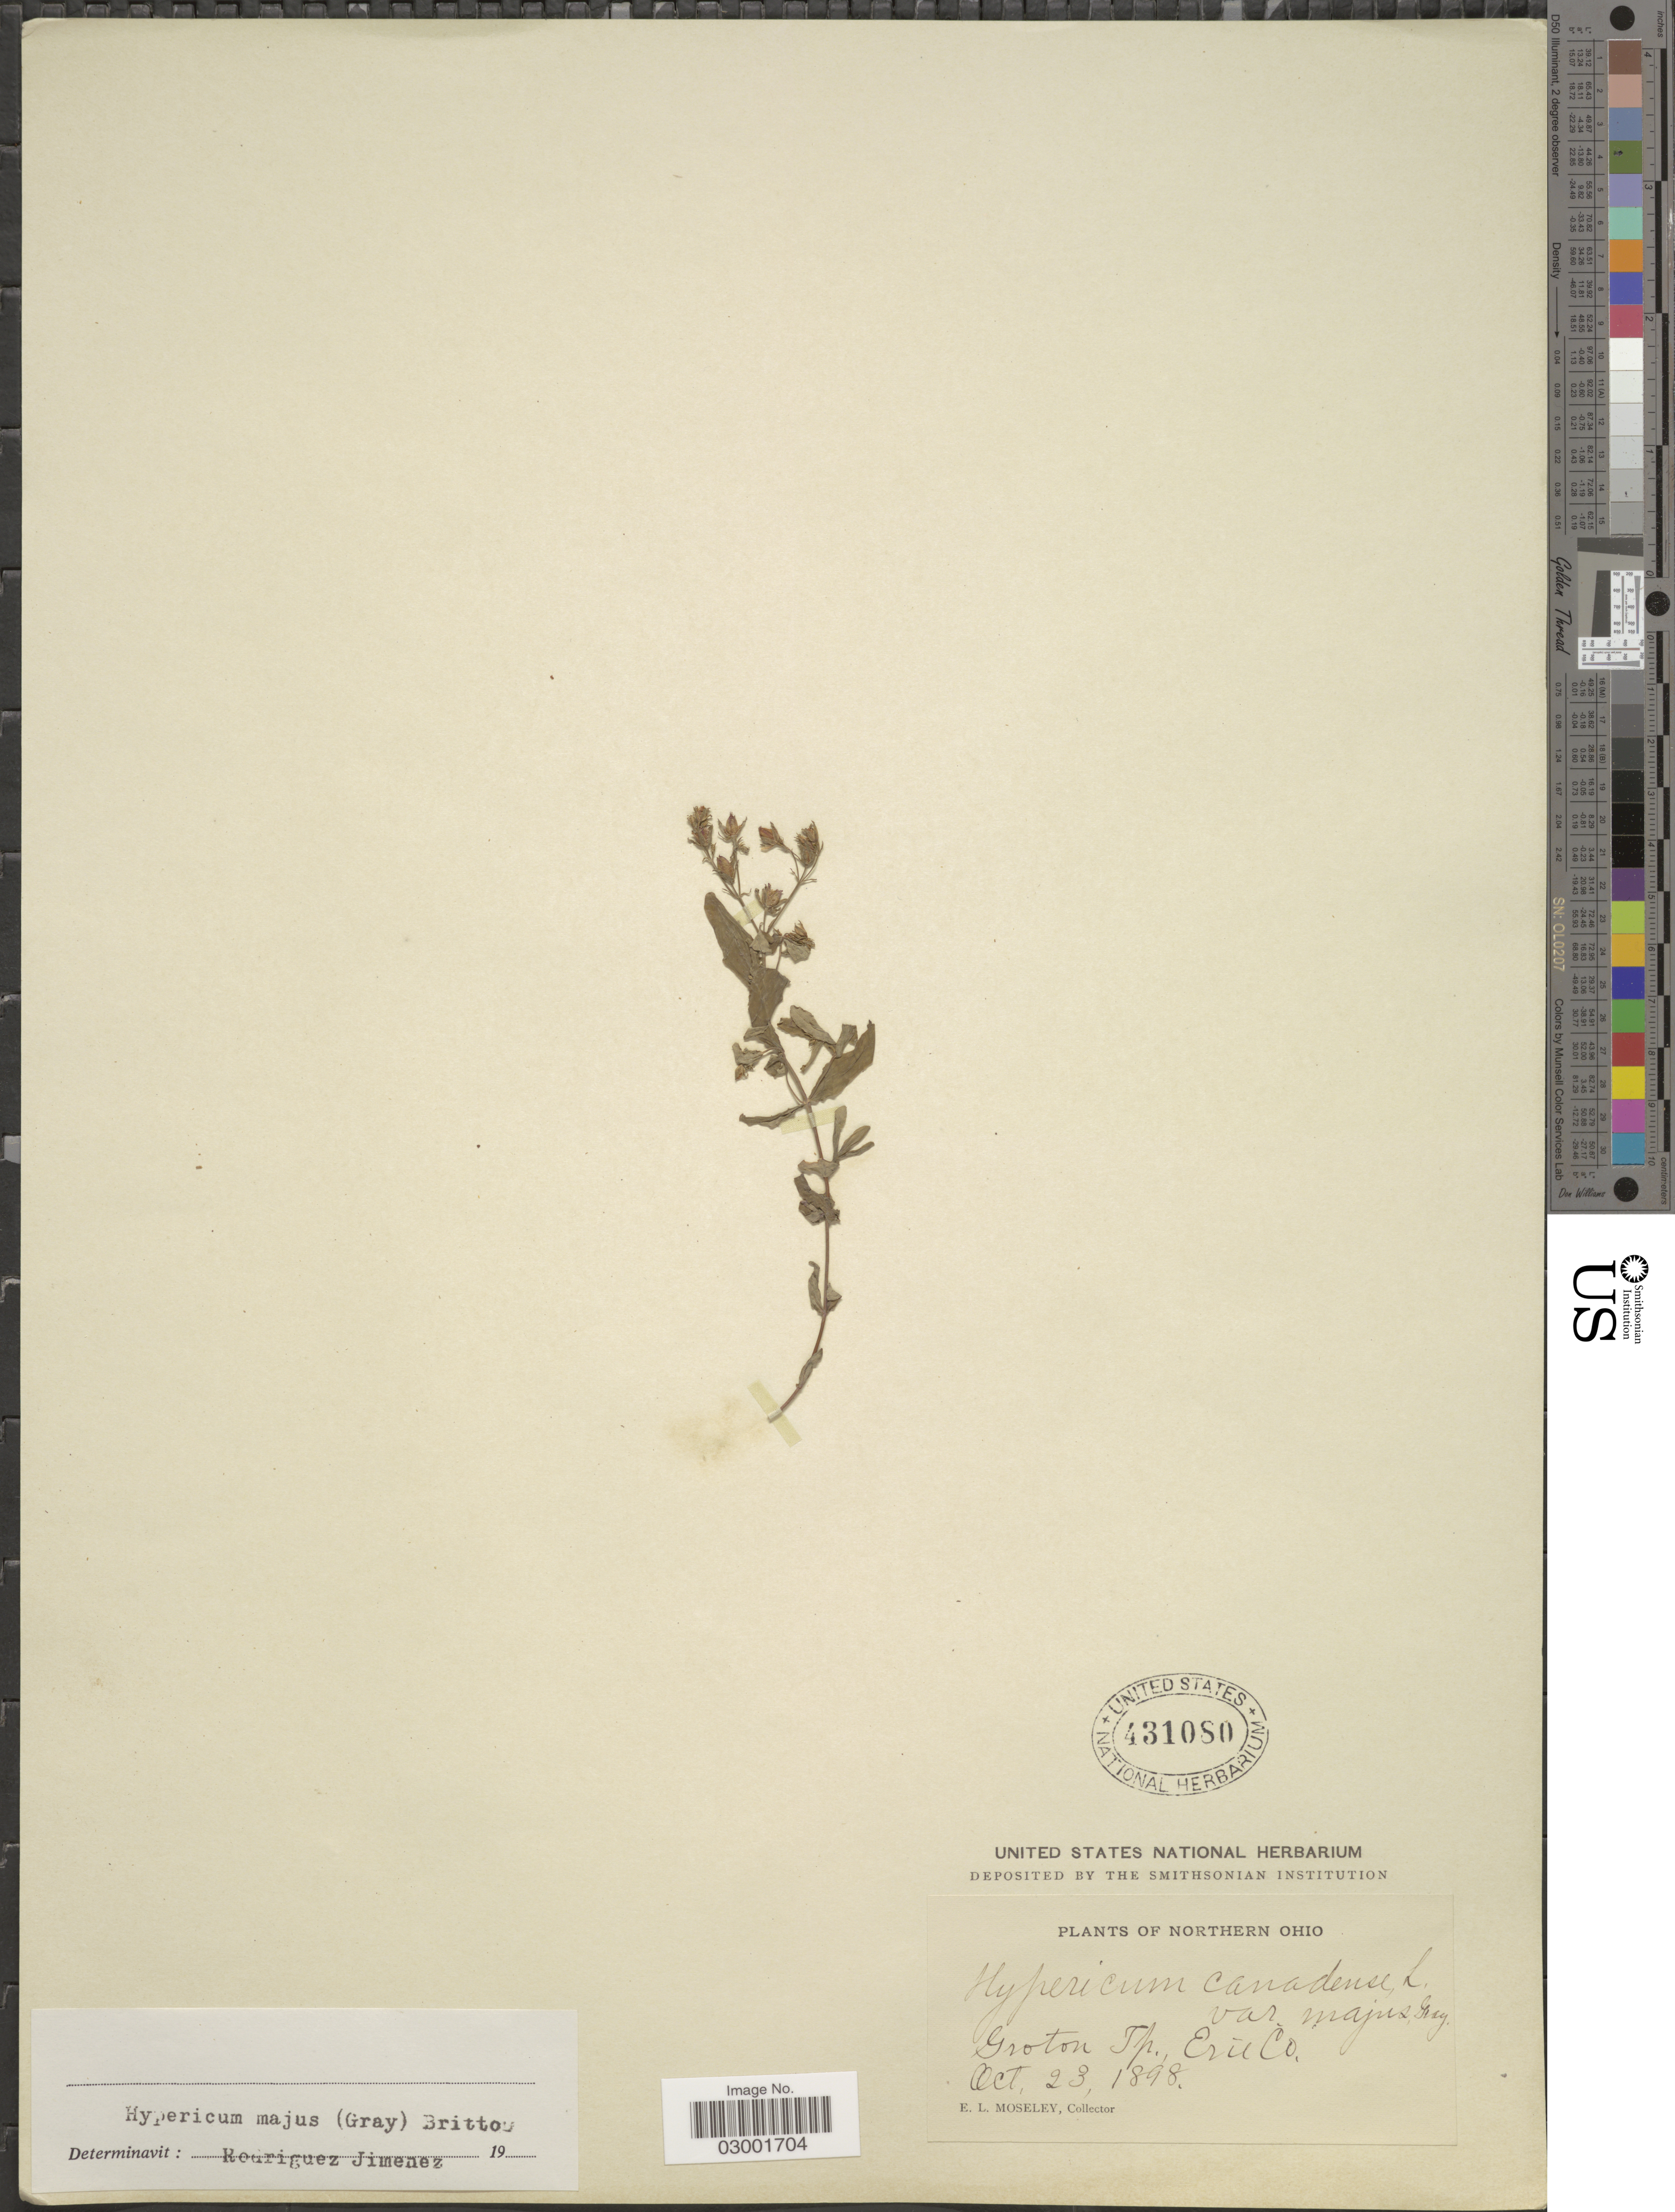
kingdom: Plantae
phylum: Tracheophyta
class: Magnoliopsida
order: Malpighiales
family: Hypericaceae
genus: Hypericum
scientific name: Hypericum majus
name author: (A. Gray) Britton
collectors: E. Moseley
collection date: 1898-10-23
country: United States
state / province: Ohio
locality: Northern Ohio. Groton Tp., Erie Co.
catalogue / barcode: US 431080